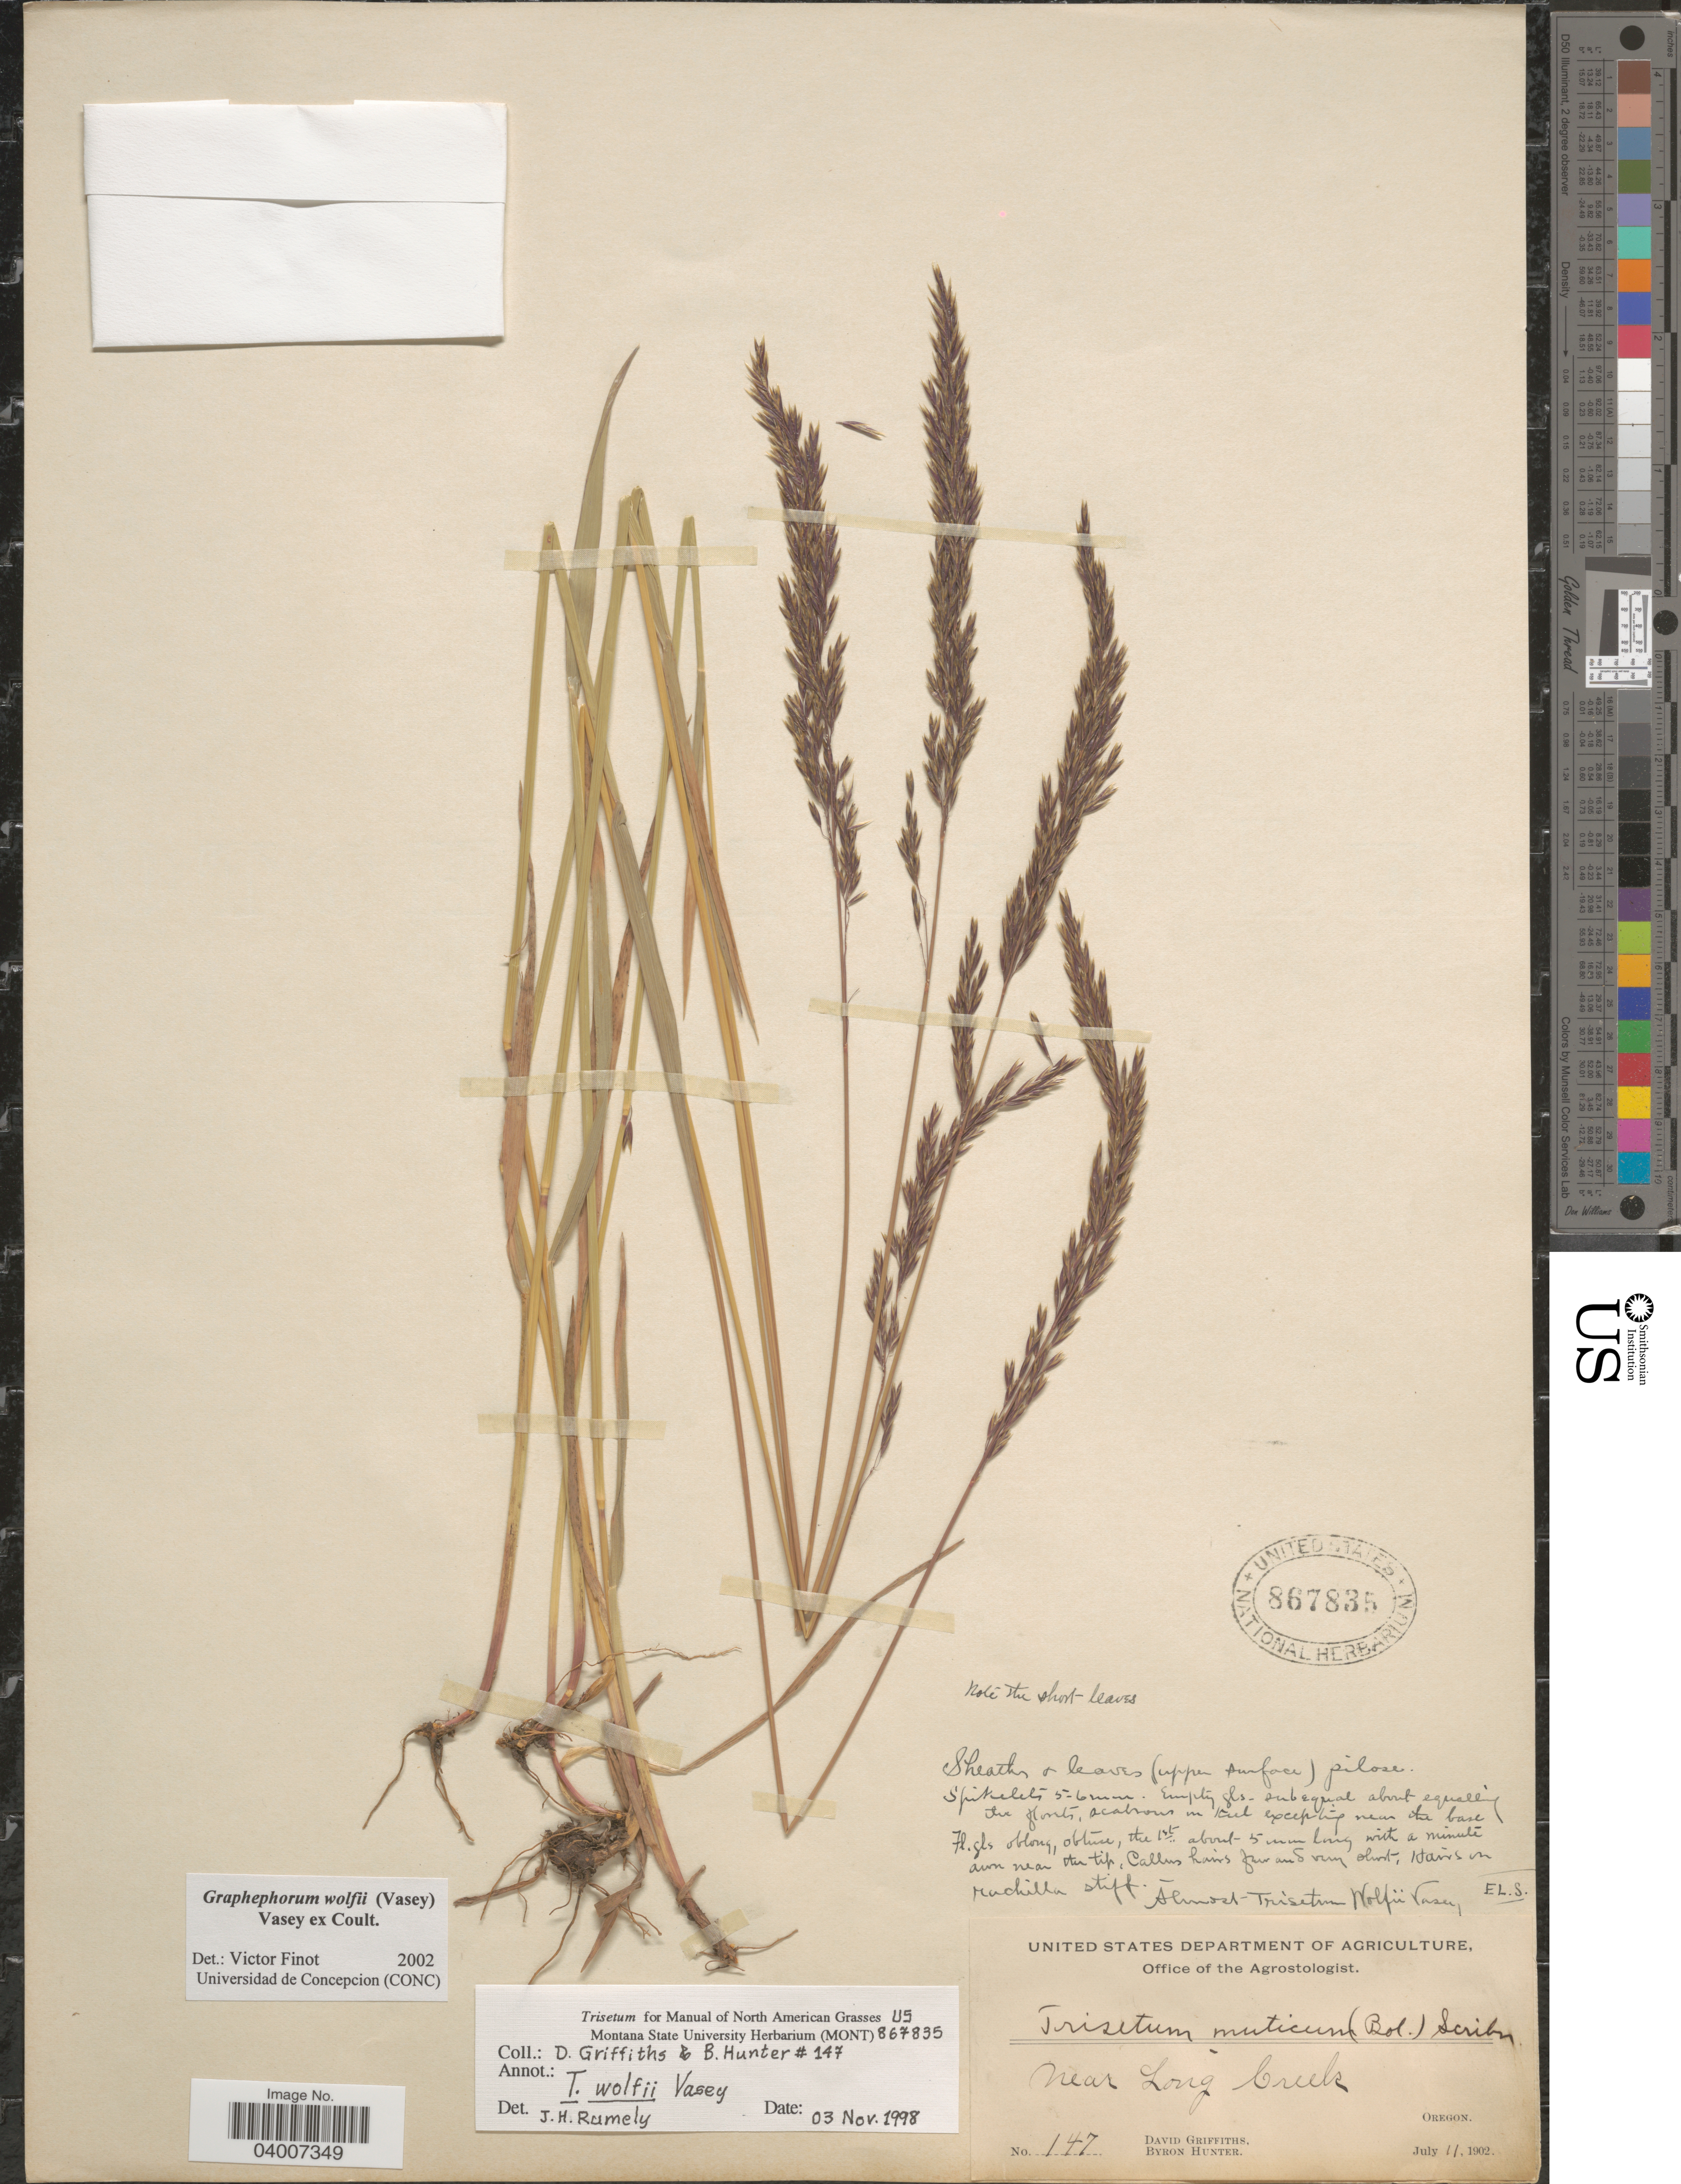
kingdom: Plantae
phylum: Tracheophyta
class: Liliopsida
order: Poales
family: Poaceae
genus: Graphephorum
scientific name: Graphephorum wolfii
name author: (E. Fourn.) Vasey ex Coult.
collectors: D. Griffiths & B. Hunter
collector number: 147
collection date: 1902-07-11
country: United States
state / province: Oregon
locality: Near Long Creek.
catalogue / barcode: US 867835